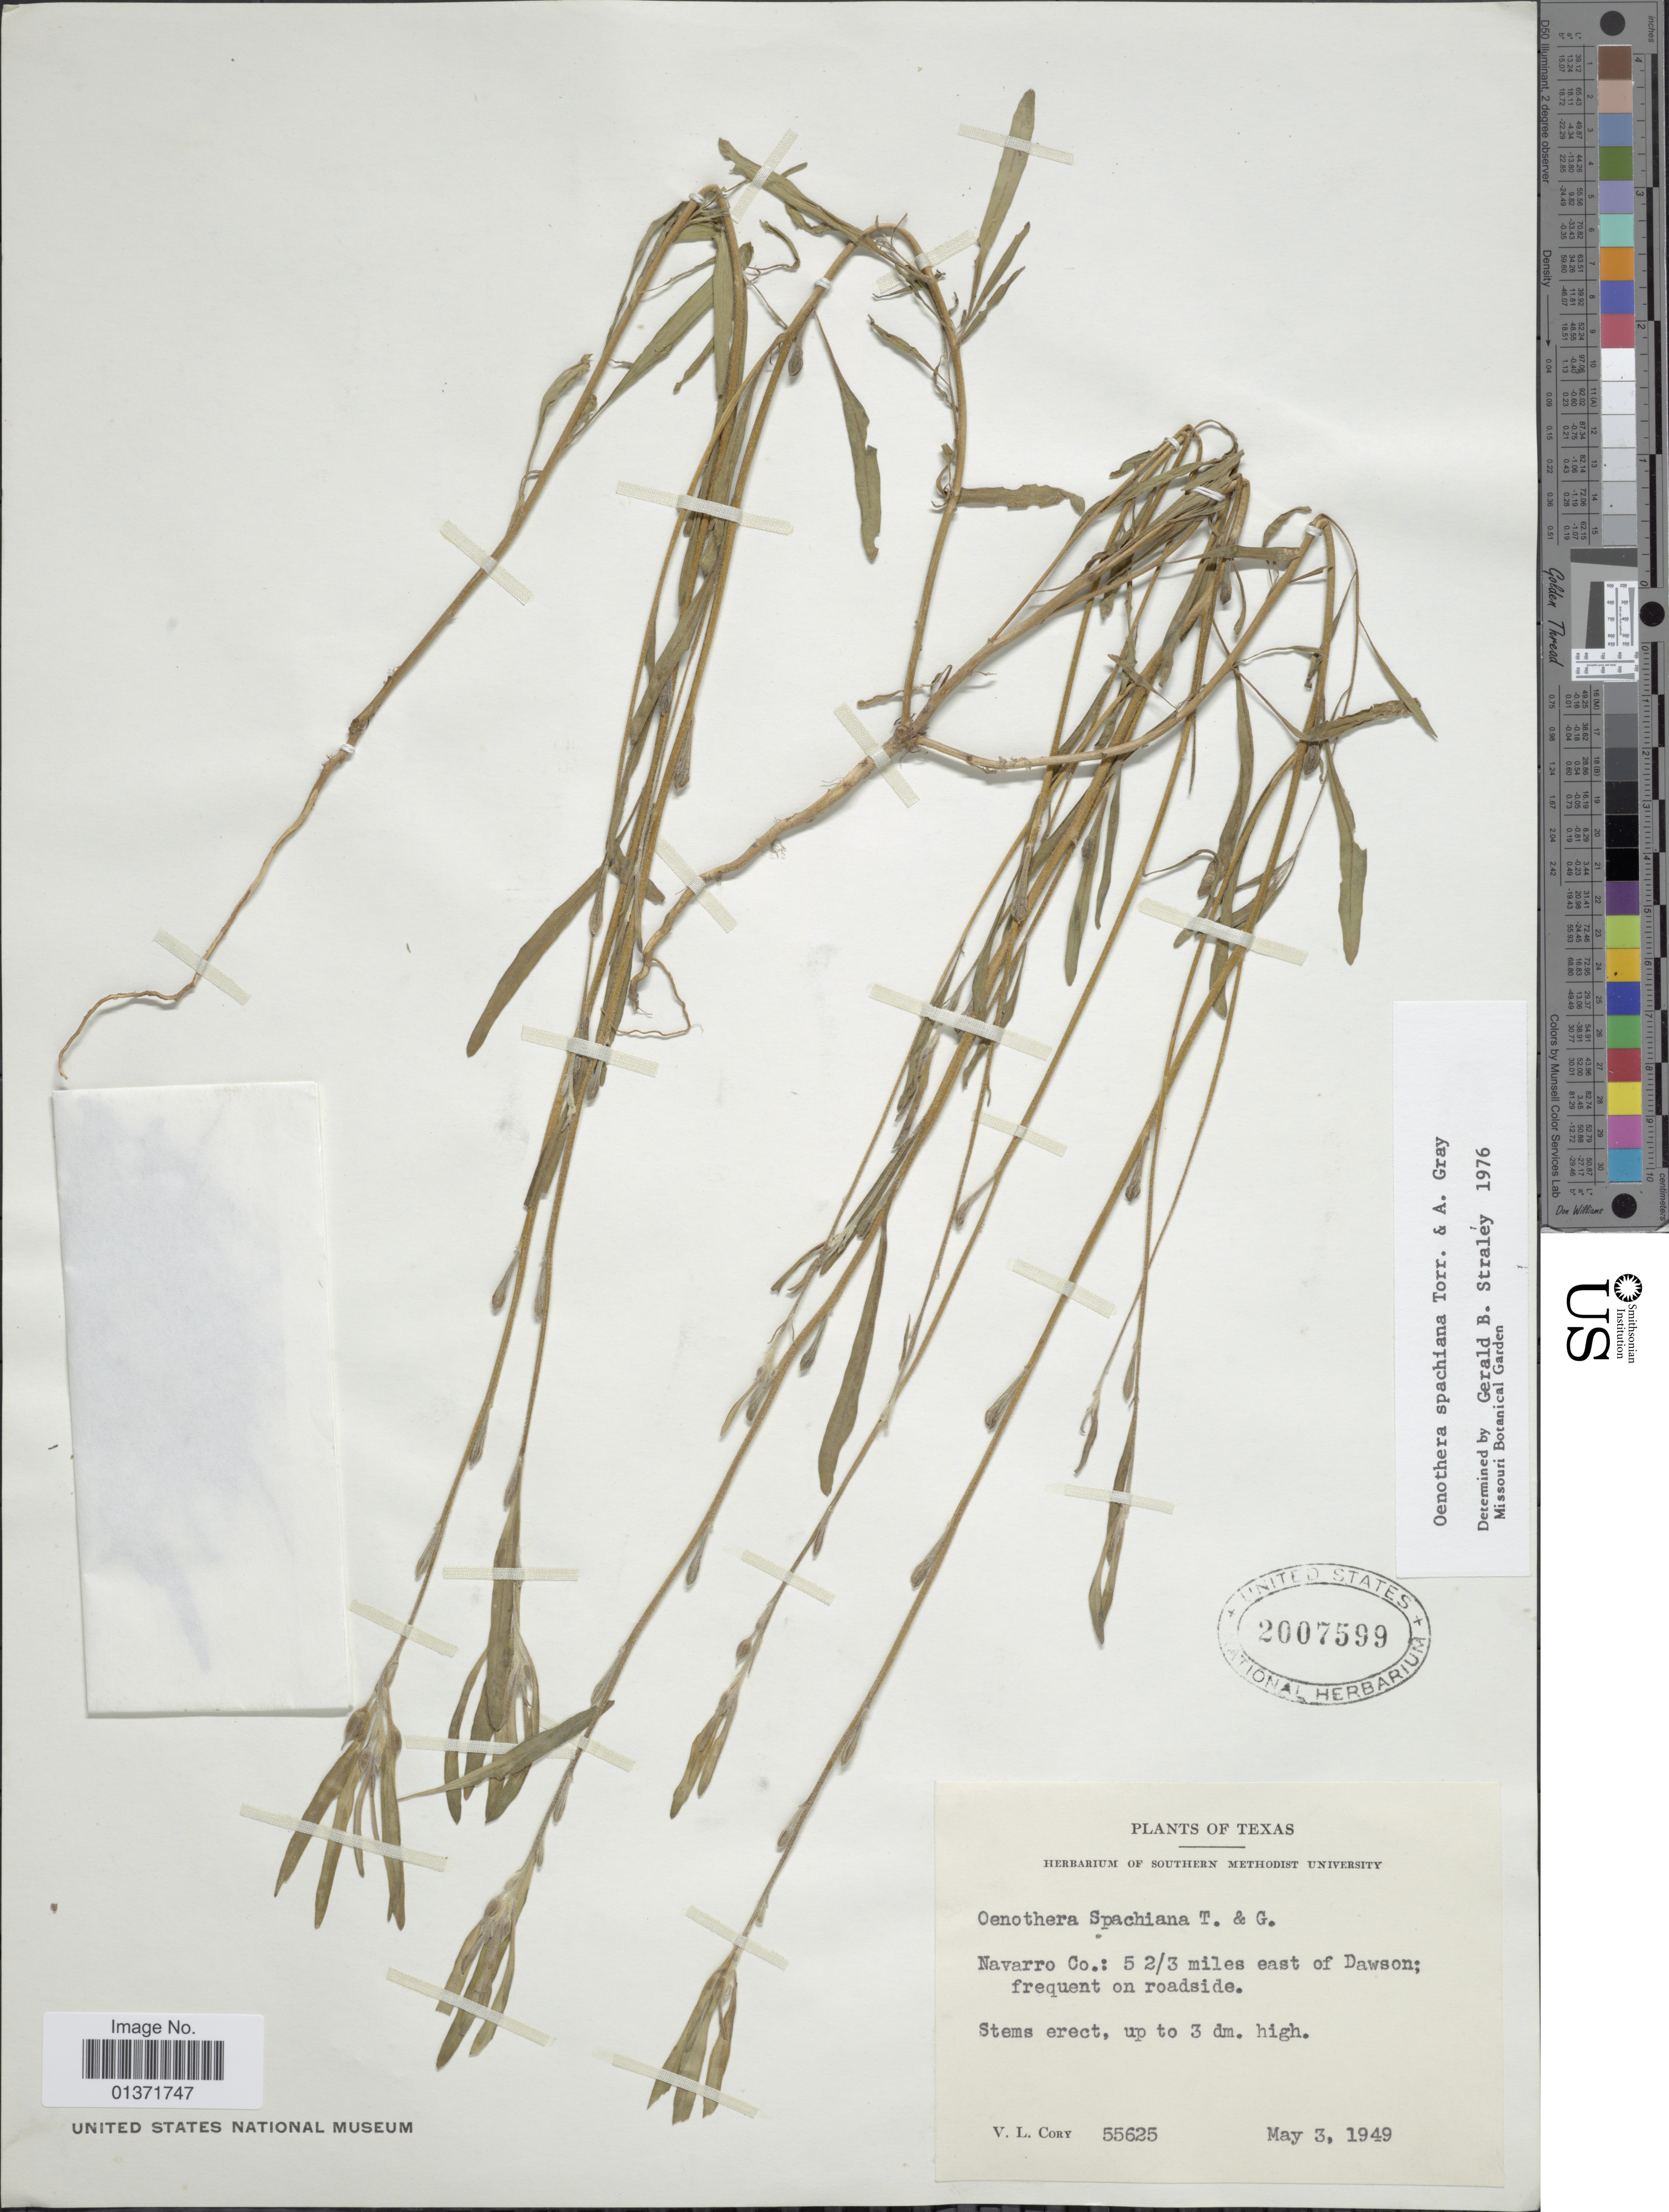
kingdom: Plantae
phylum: Tracheophyta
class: Magnoliopsida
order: Myrtales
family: Onagraceae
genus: Oenothera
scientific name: Oenothera spachiana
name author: Torr. & A. Gray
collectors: V. Cory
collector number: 55625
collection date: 1949-05-03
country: United States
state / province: Texas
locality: Navarro Co.: 5 2/3 miles east of Dawson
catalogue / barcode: US 2007599